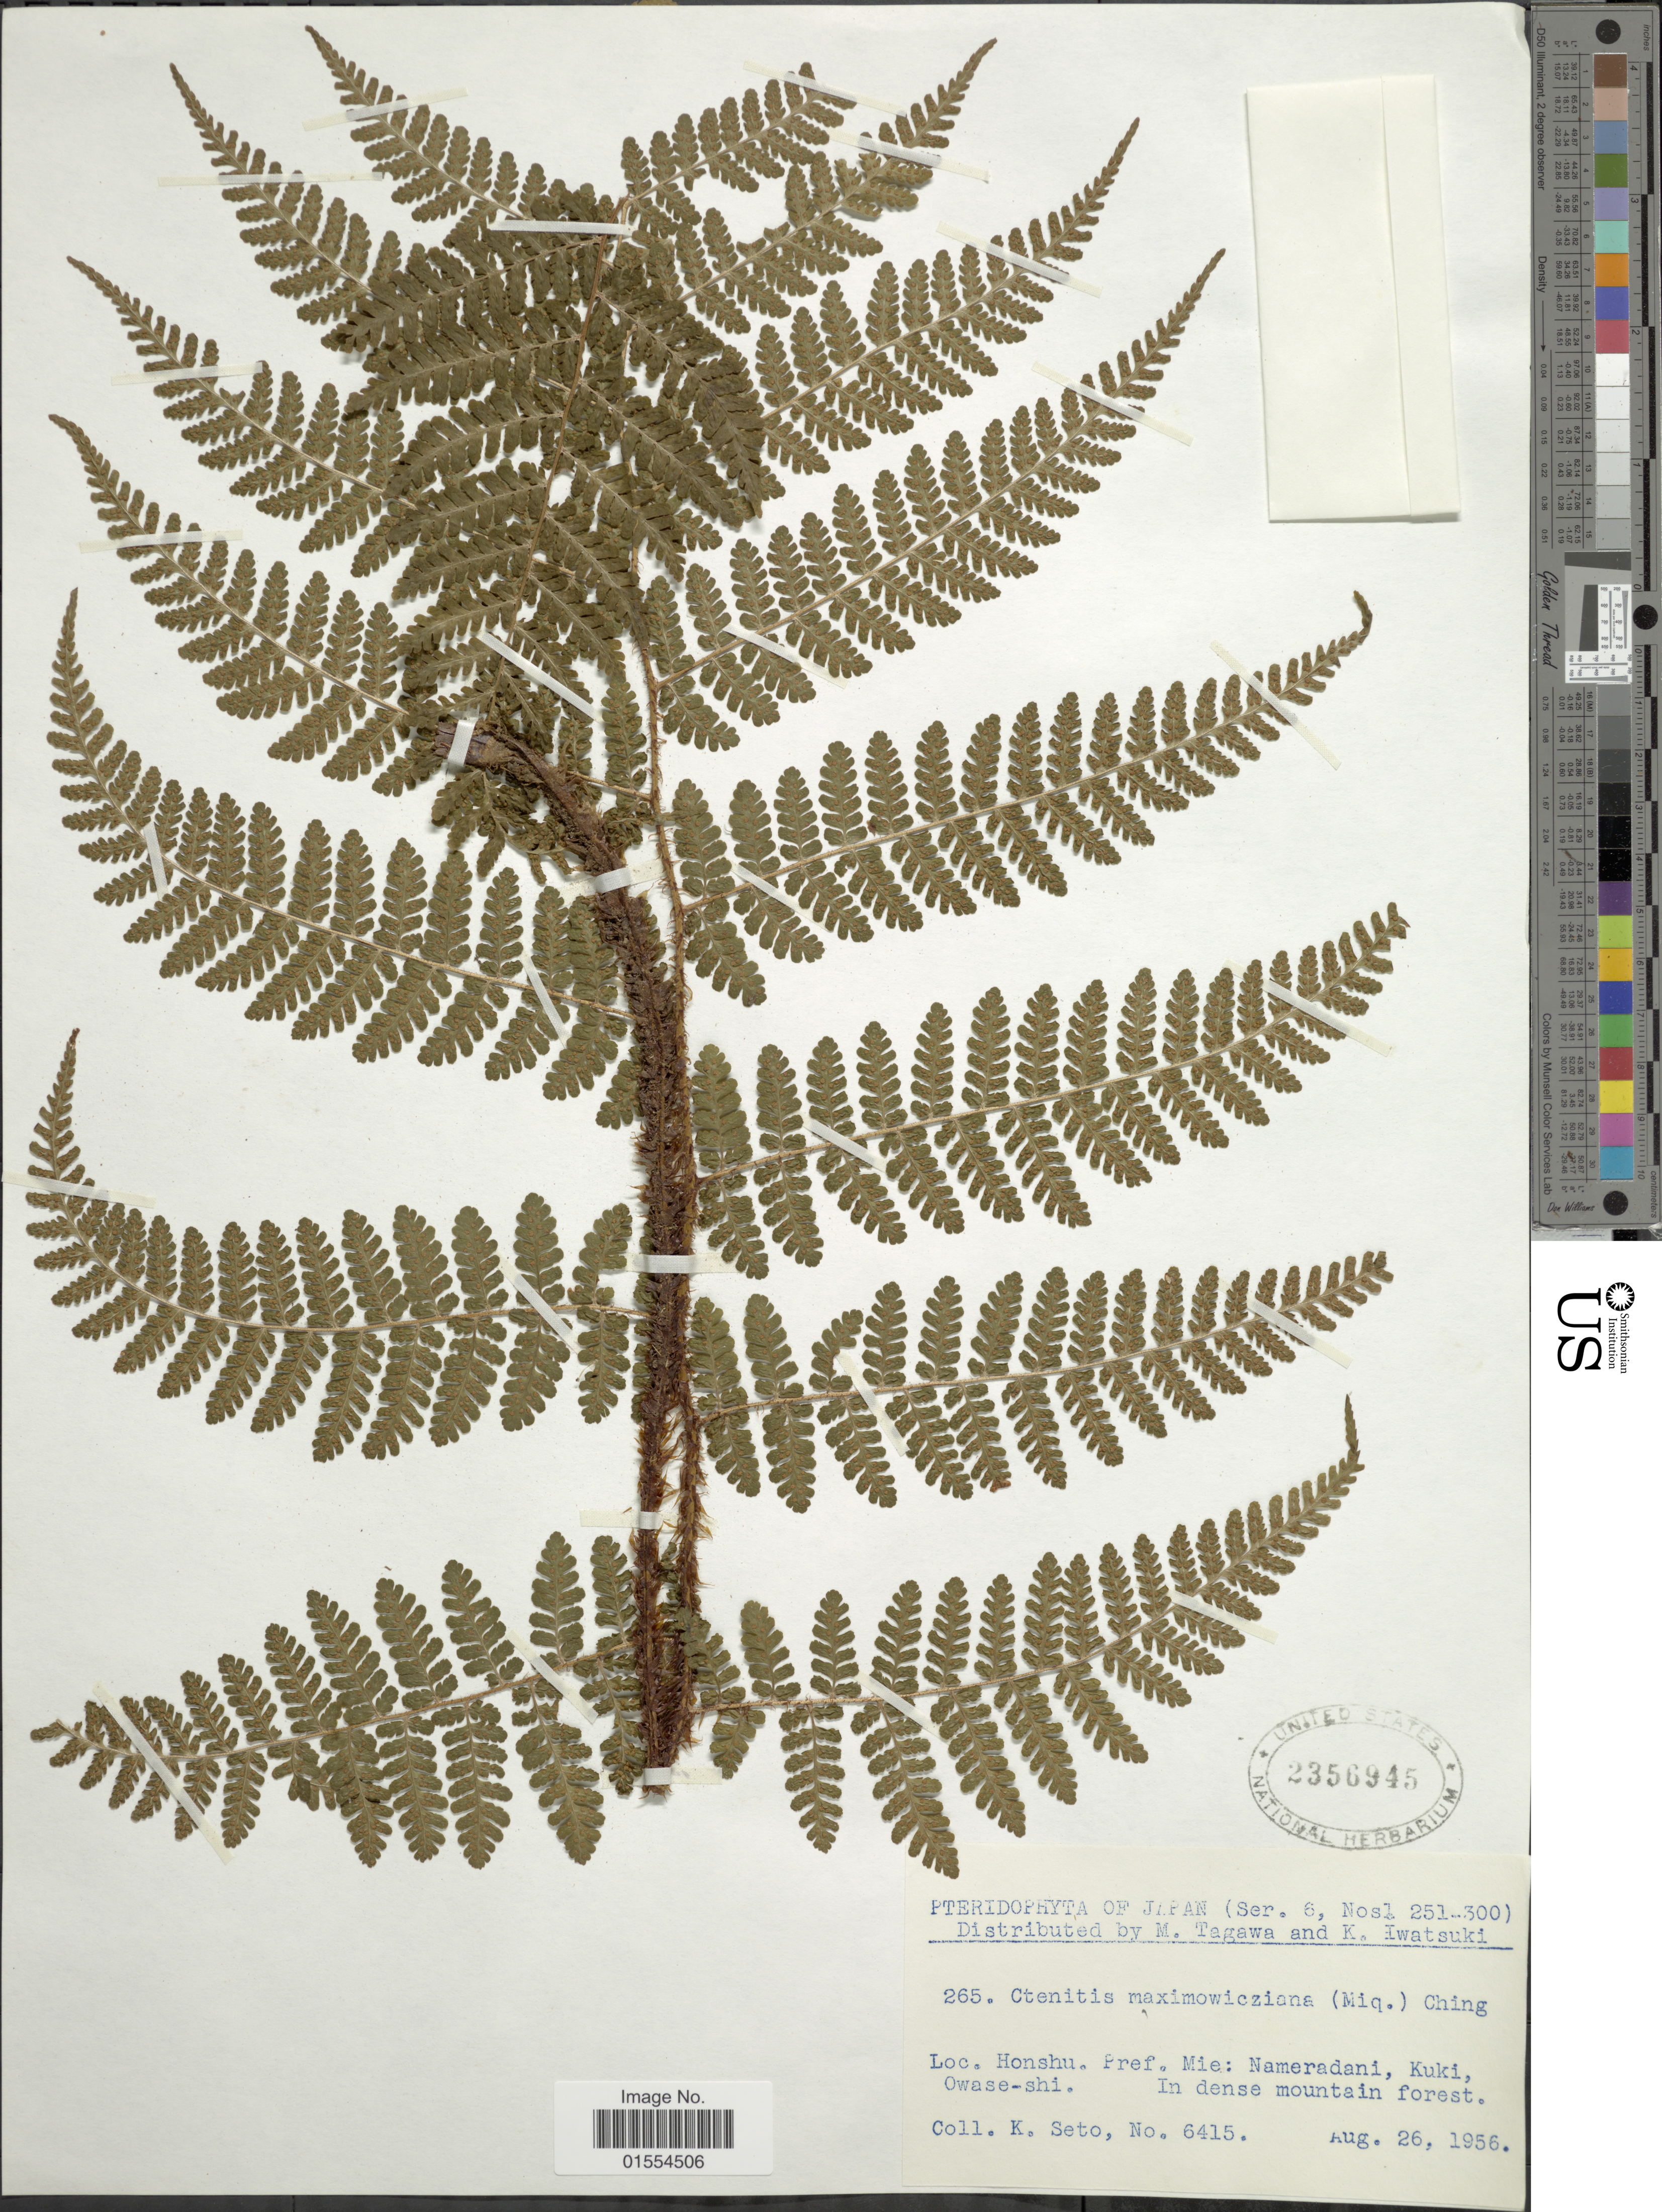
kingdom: Plantae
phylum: Tracheophyta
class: Polypodiopsida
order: Polypodiales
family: Dryopteridaceae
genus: Dryopteris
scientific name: Dryopteris maximowicziana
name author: (Miq.) C. Chr.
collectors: K. Seto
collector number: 6415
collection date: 1956-08-26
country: Japan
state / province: Mie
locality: Honshu, Pref. Mie: Nameradani, Kuki, Owase-shi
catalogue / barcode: US 2356945